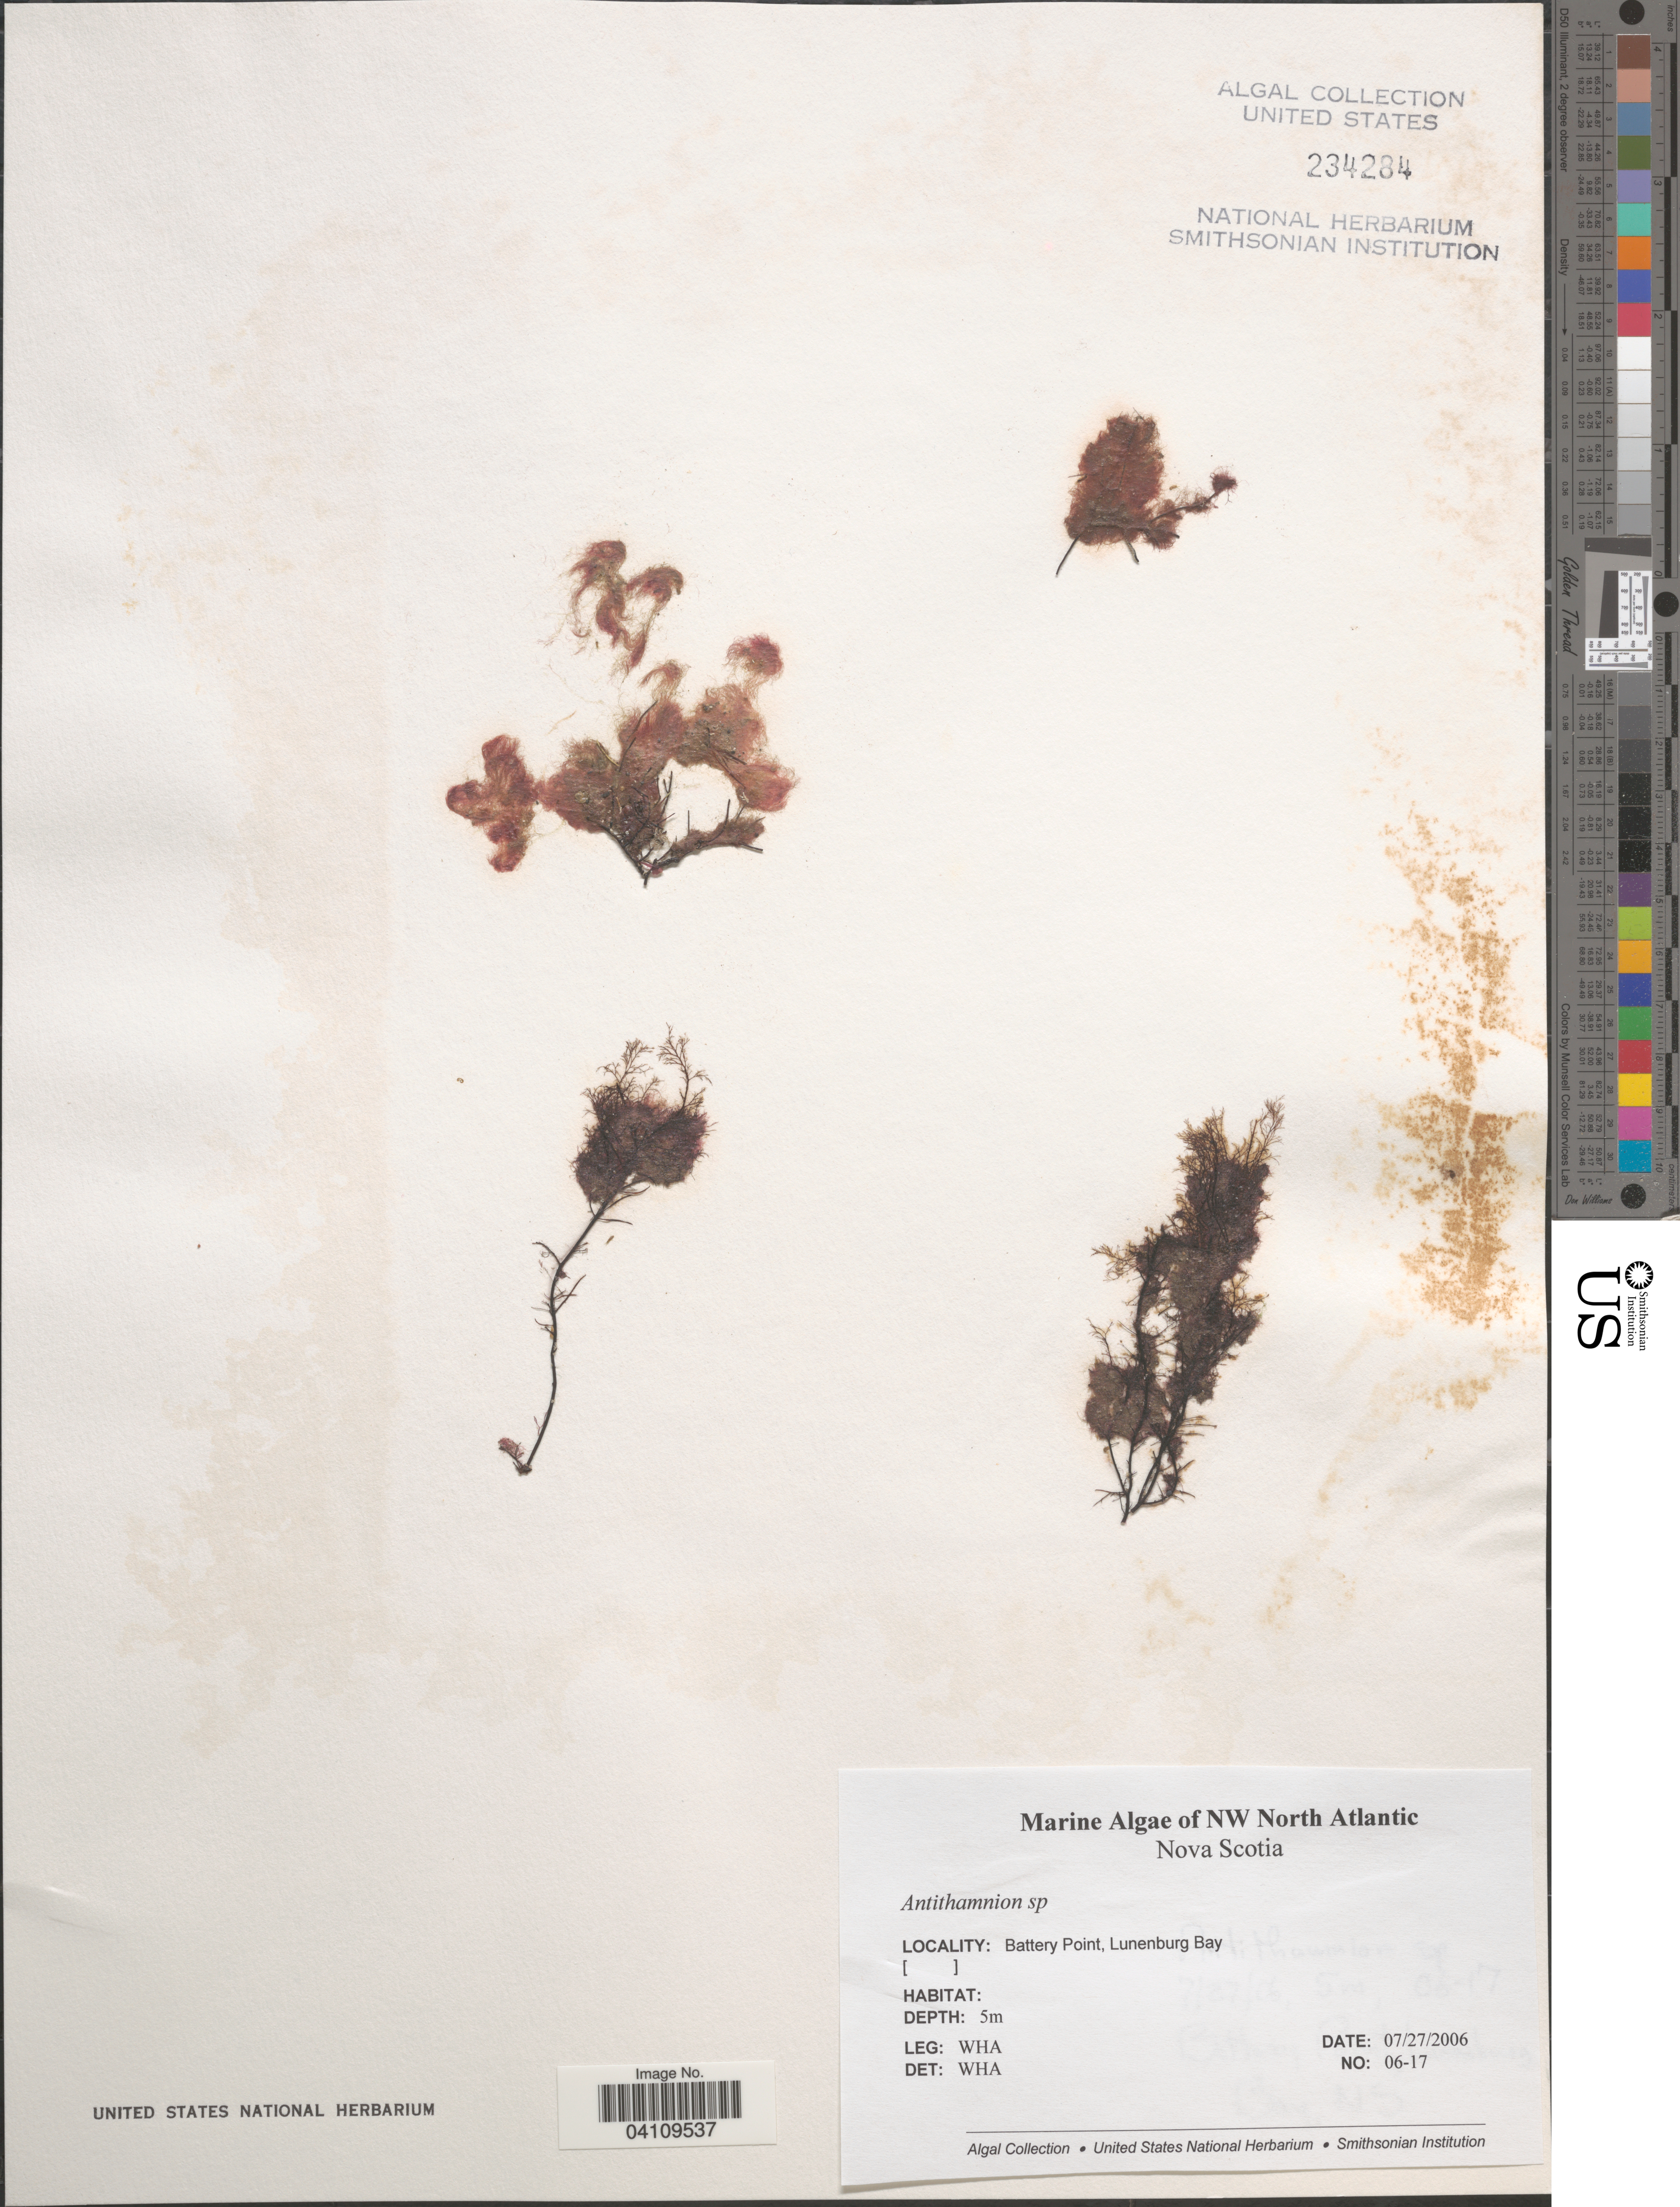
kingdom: Plantae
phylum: Rhodophyta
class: Florideophyceae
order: Ceramiales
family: Ceramiaceae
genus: Antithamnion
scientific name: Antithamnion sp.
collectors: W. H. Adey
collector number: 06-17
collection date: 2006-07-27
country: Canada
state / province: Nova Scotia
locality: NW North Atlantic. Battery Point, Lunenburg Bay.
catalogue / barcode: US 234284